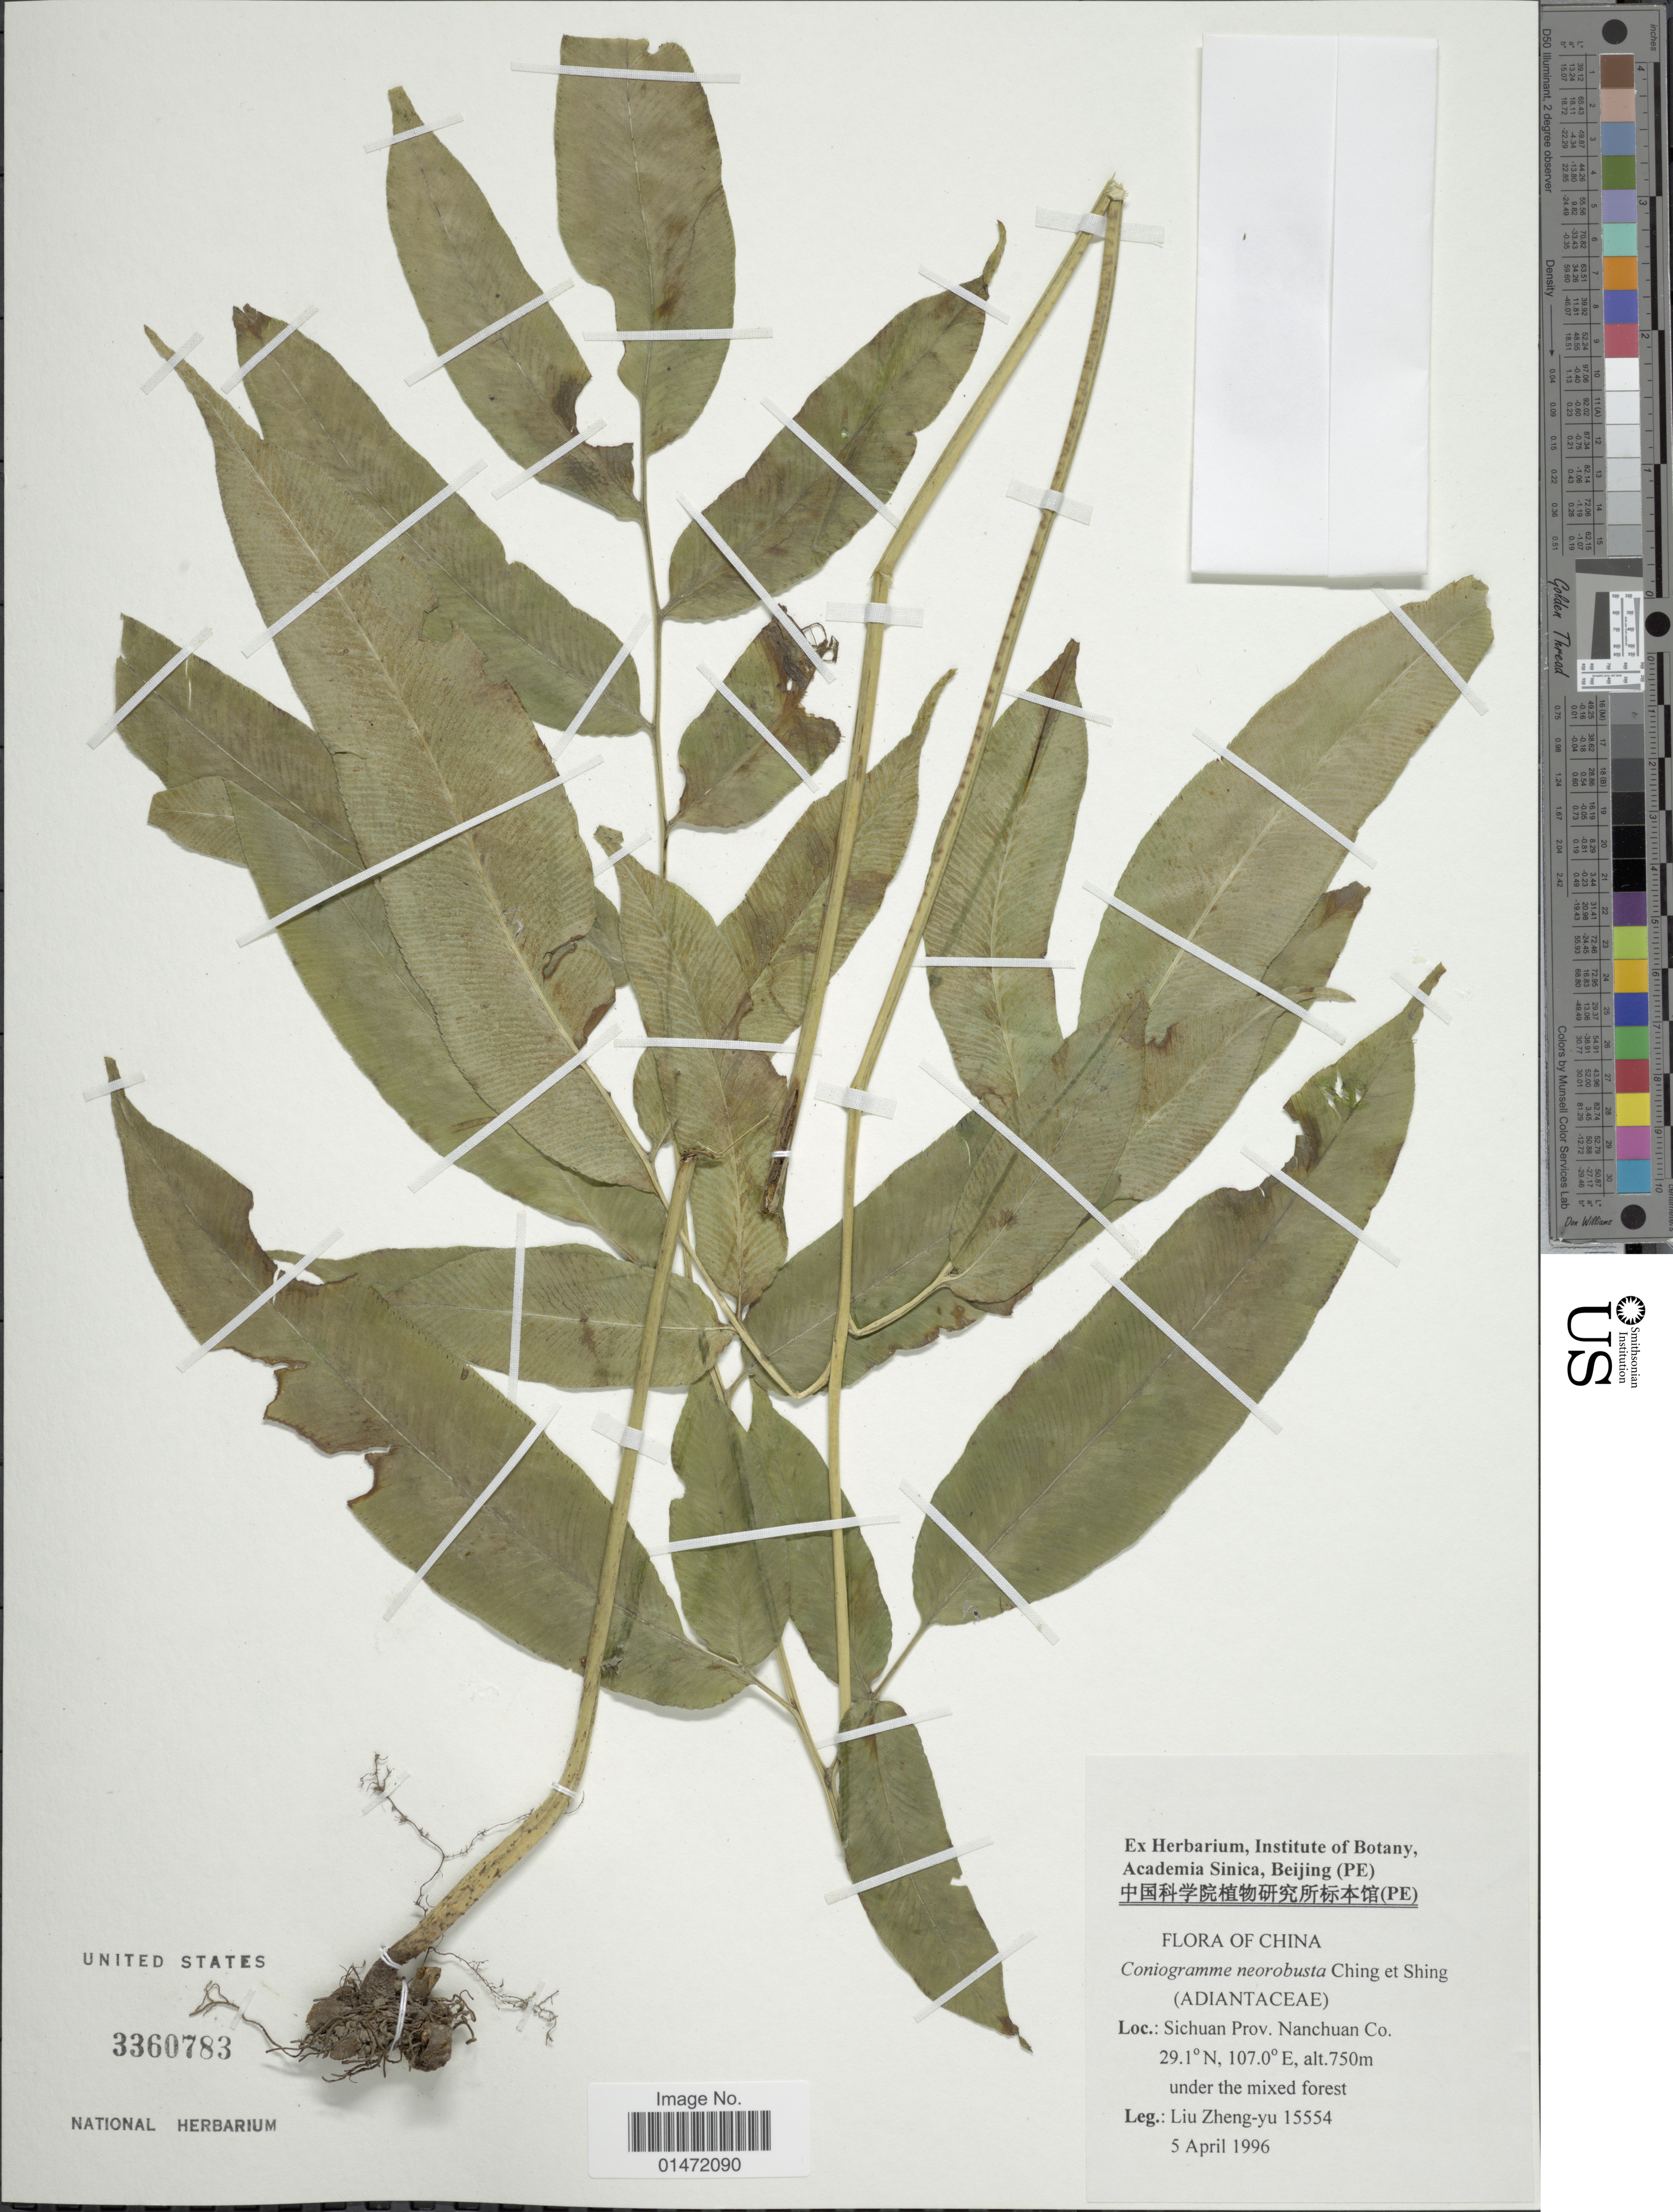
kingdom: Plantae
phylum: Tracheophyta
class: Polypodiopsida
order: Polypodiales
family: Pteridaceae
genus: Coniogramme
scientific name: Coniogramme neorobusta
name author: Ching & K.H. Shing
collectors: Z. Y. Liu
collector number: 15554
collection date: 1996-04-05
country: China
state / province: Sichuan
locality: Nanchuan Co.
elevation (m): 750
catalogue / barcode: US 3360783